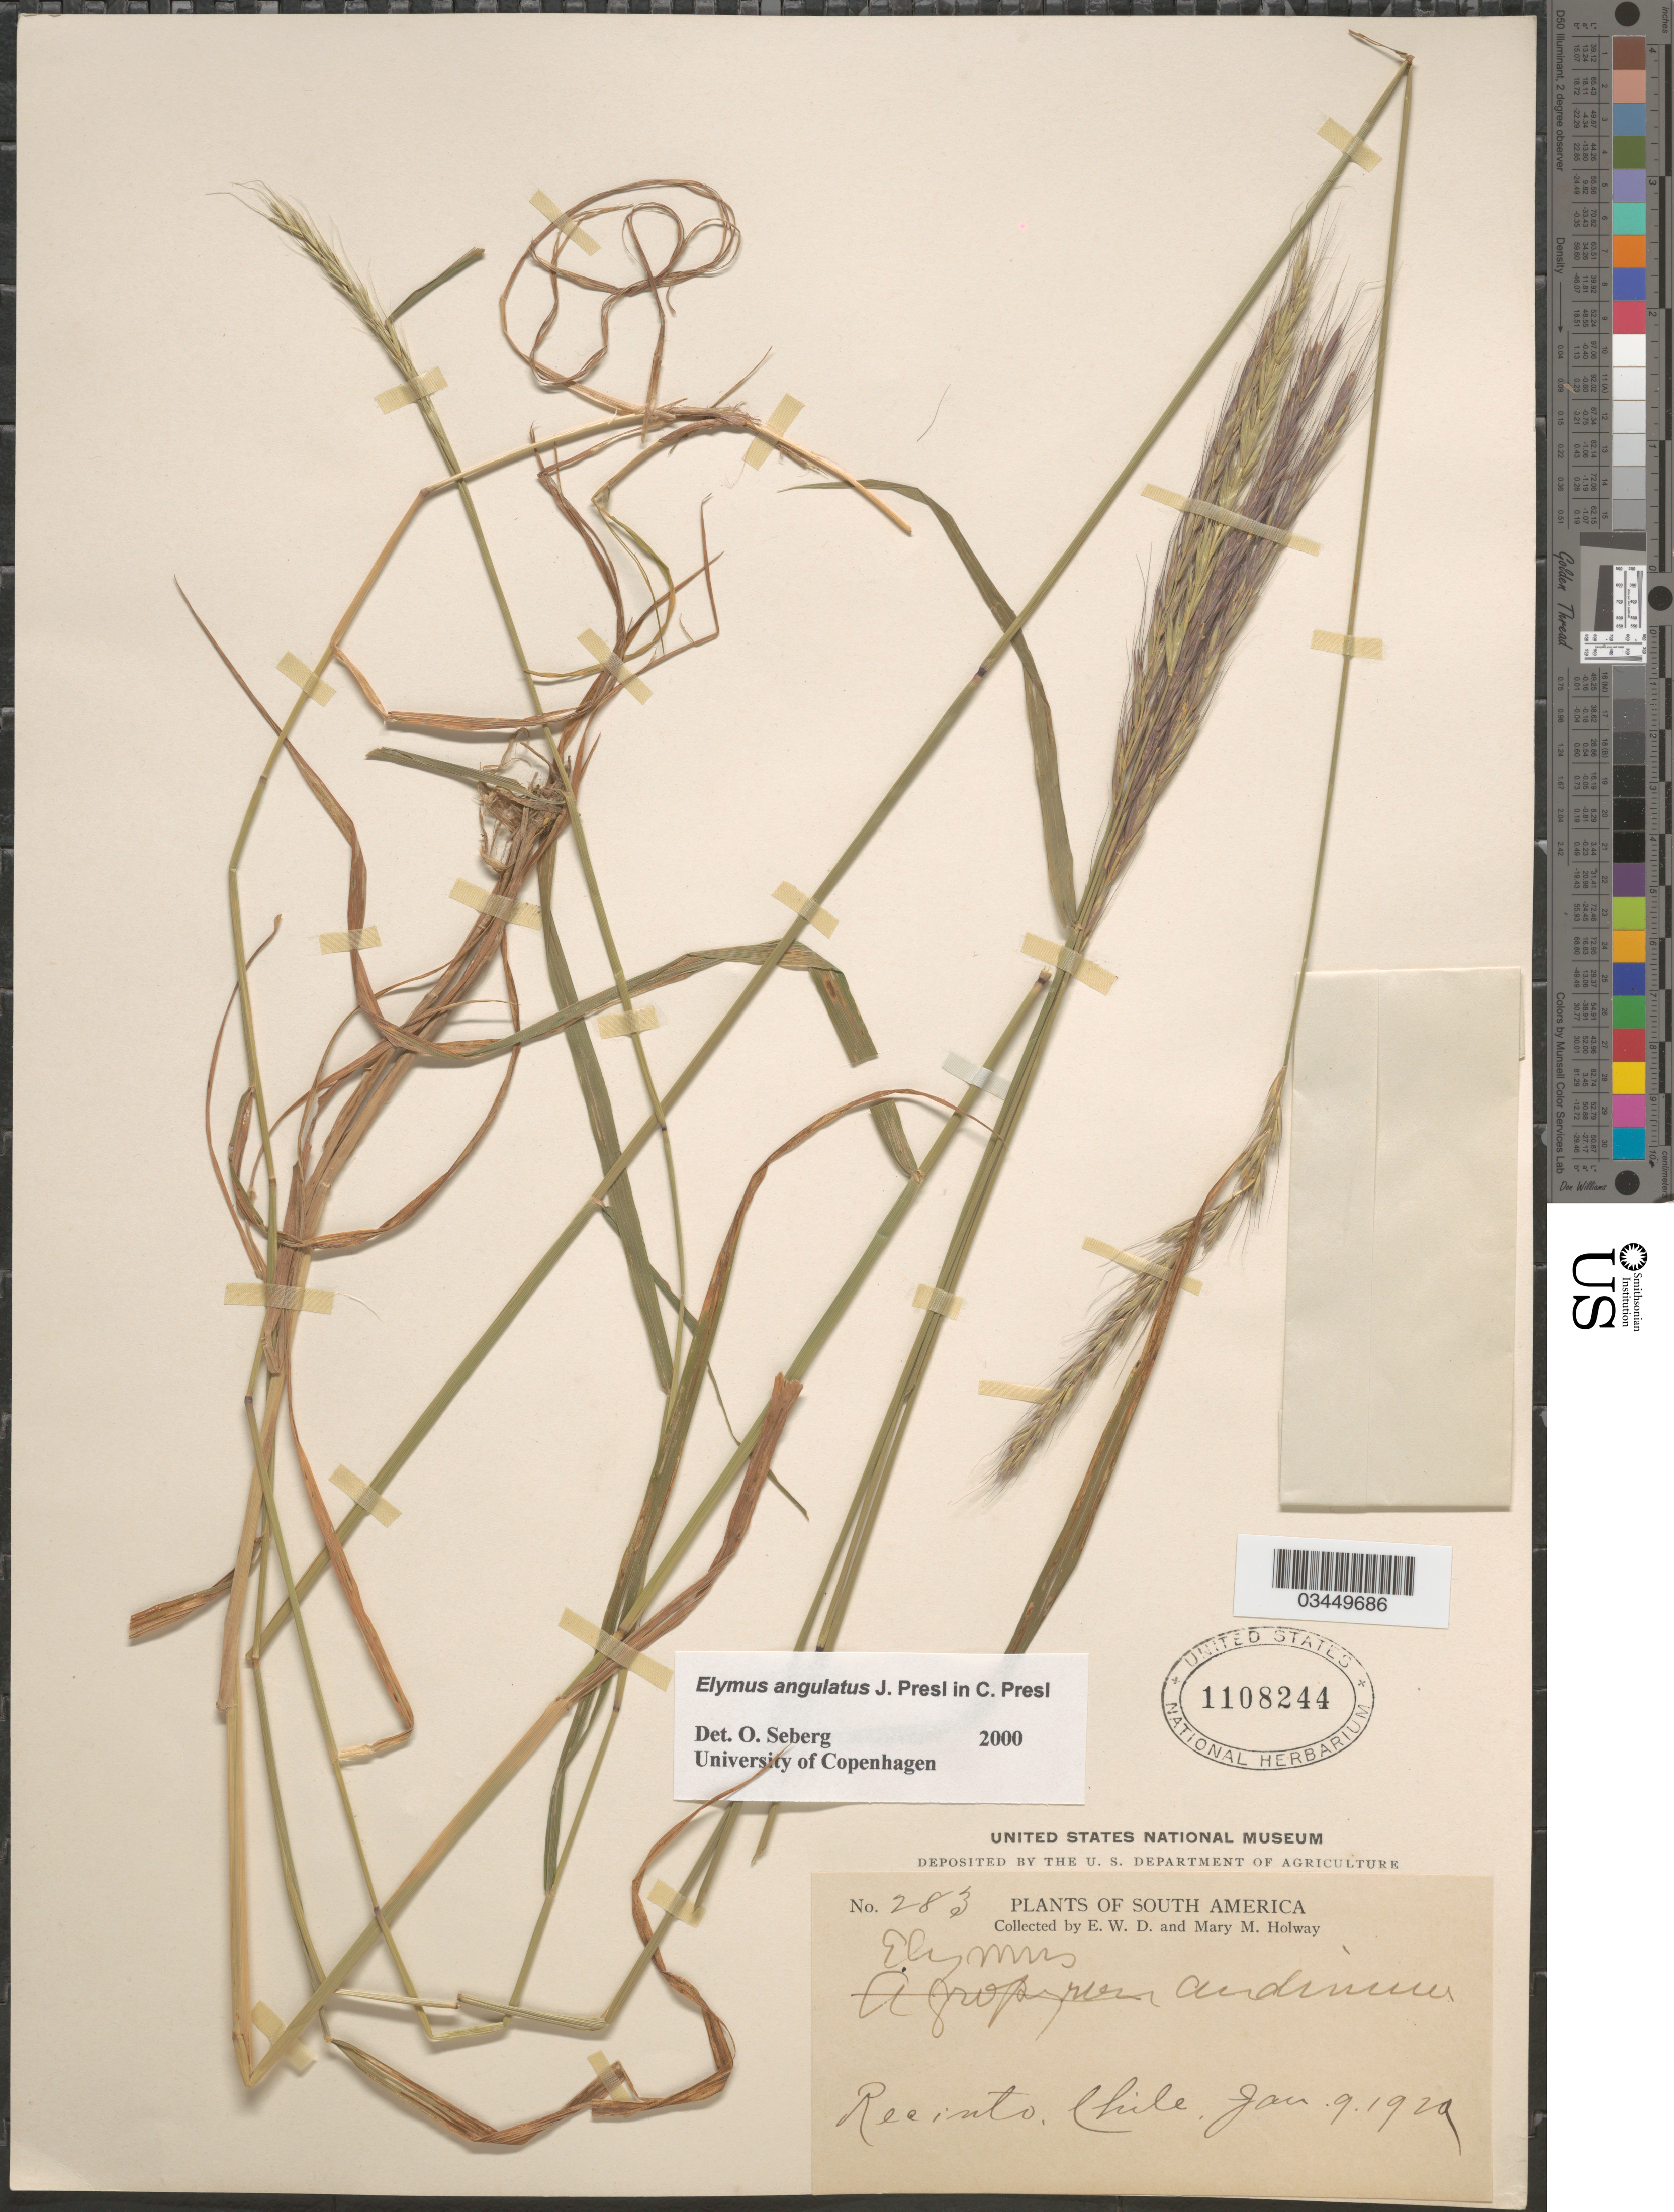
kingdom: Plantae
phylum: Tracheophyta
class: Liliopsida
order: Poales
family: Poaceae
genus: Elymus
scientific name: Elymus angulatus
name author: J. Presl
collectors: E. W. D. Holway & M. M. Holway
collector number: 283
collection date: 1929-01-09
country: Chile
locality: Recinto.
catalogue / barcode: US 1108244